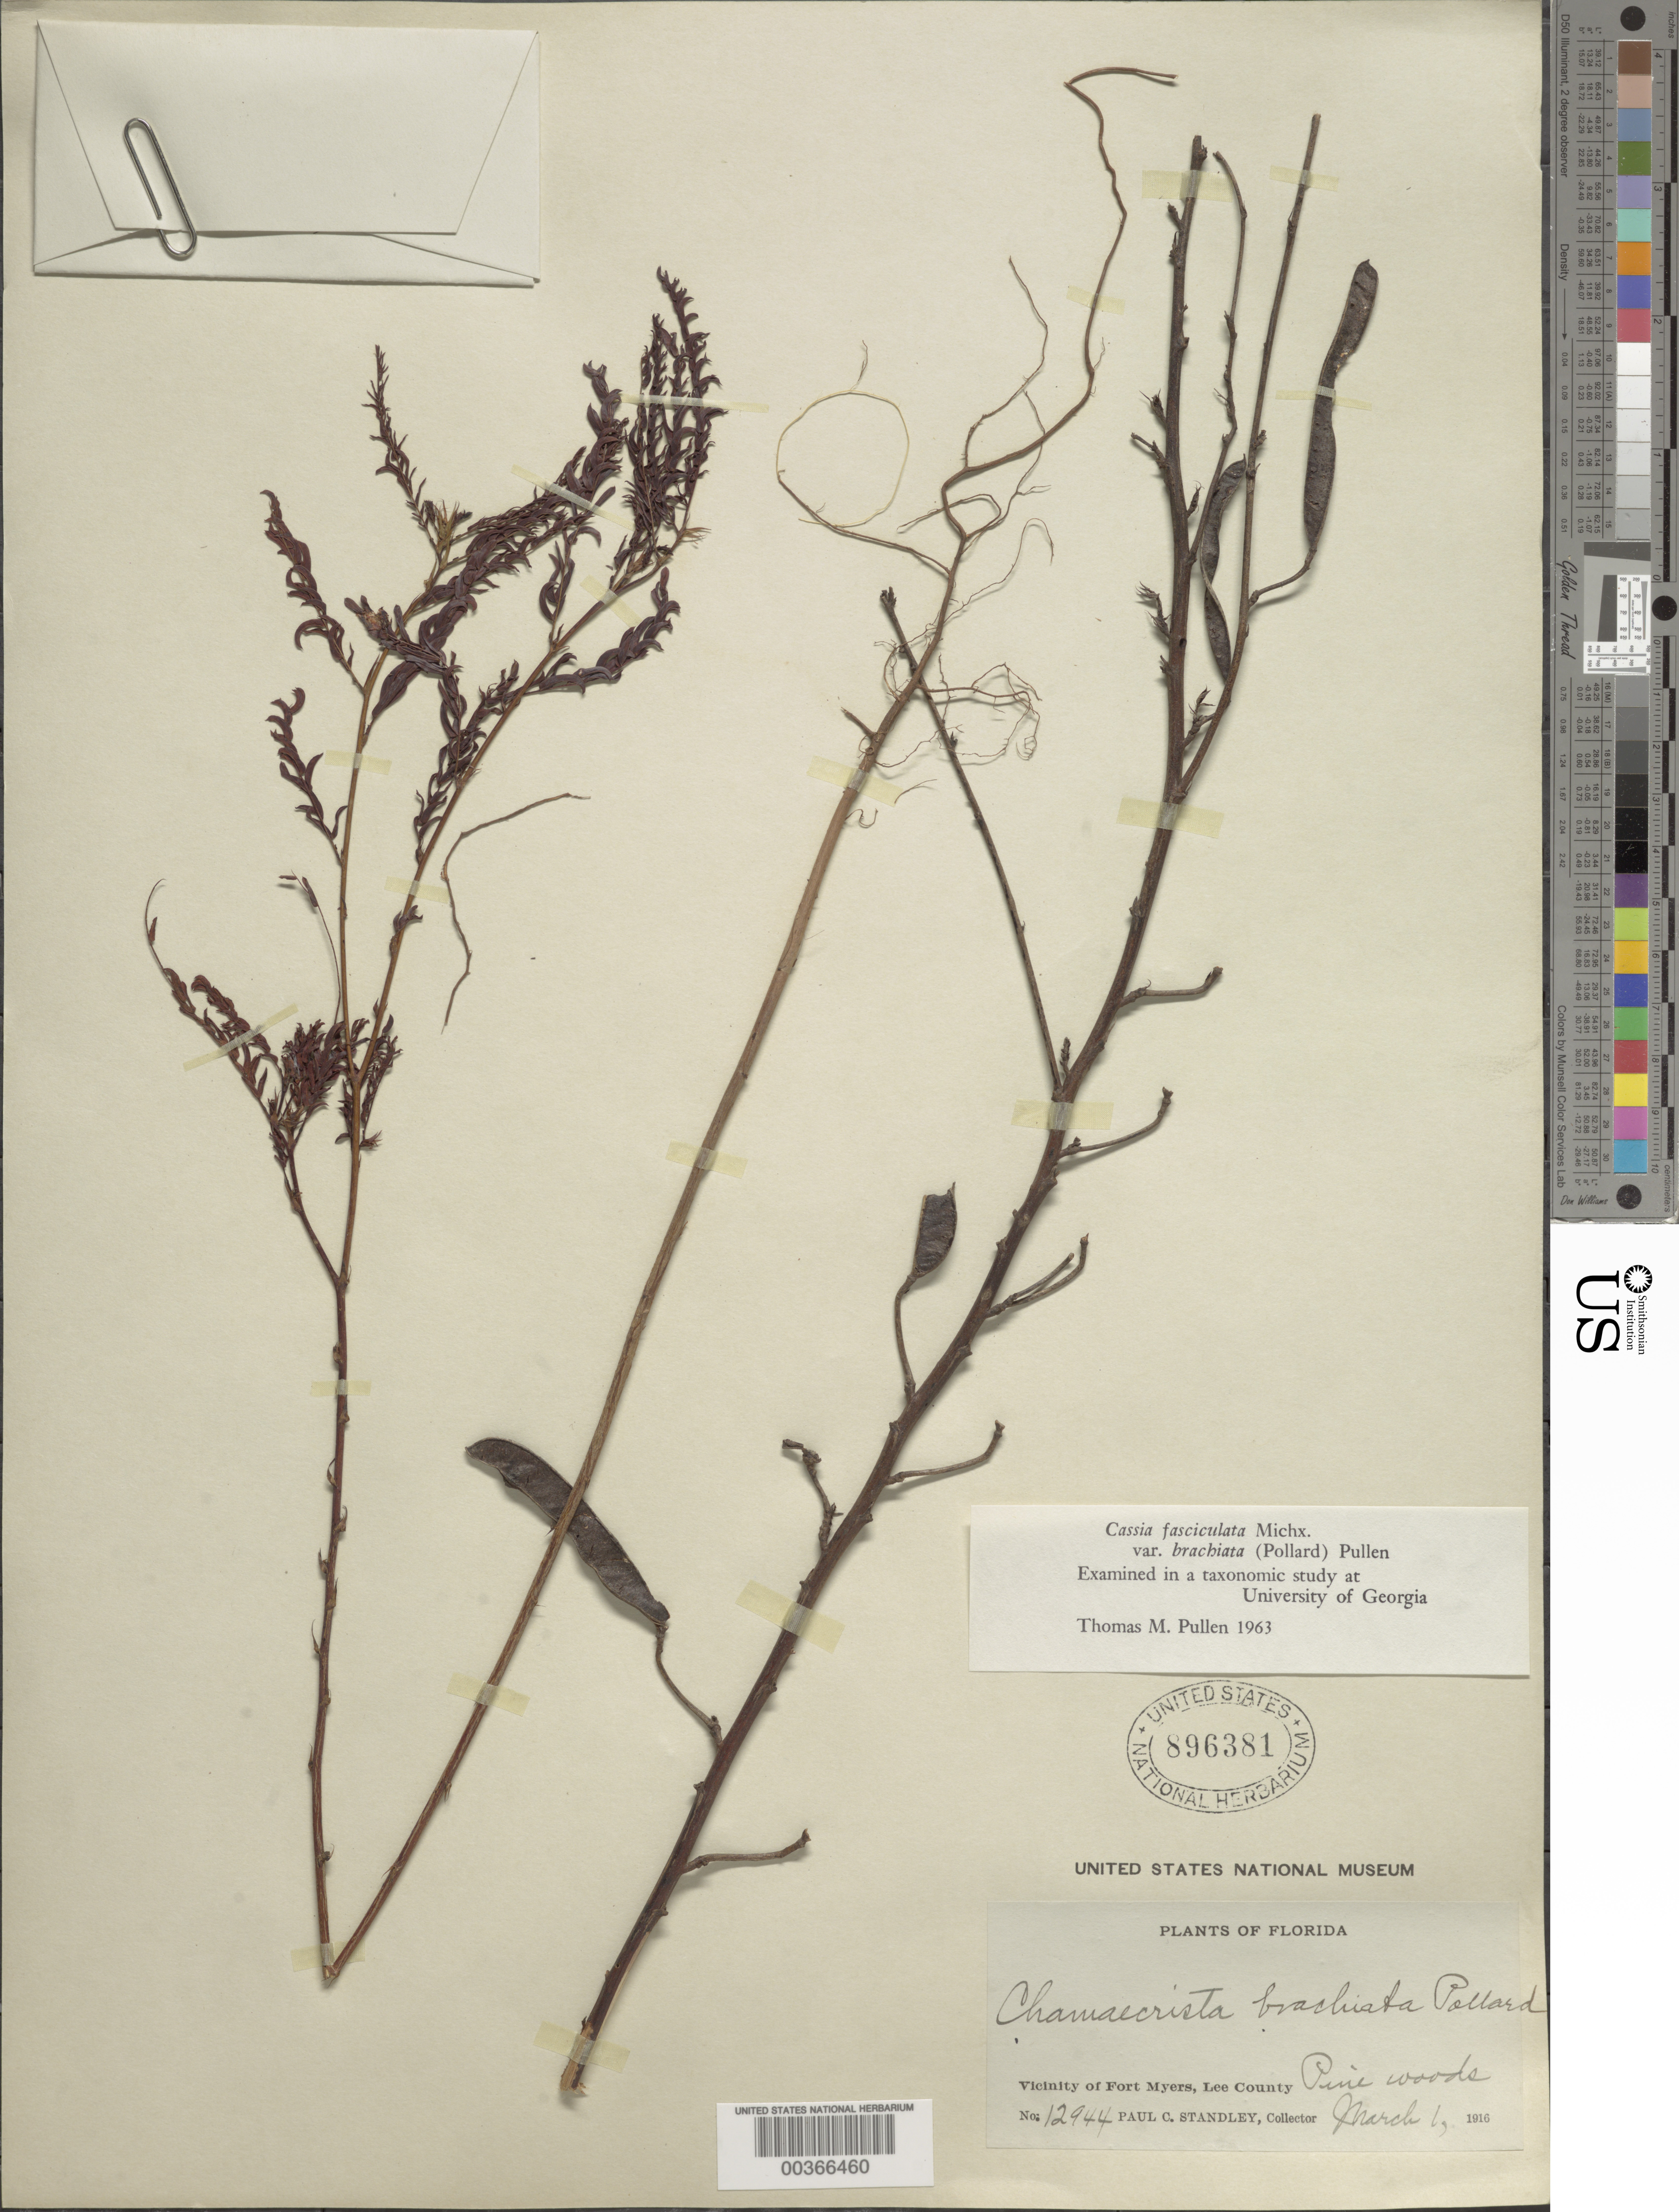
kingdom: Plantae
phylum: Tracheophyta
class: Magnoliopsida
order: Fabales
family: Fabaceae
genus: Chamaecrista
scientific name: Chamaecrista fasciculata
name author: (Michx.) Greene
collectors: P. C. Standley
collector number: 12944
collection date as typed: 01 Mar 1916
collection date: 1916-03-01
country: United States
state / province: Florida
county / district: Lee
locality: Vicinity of Fort Myers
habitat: Pine woods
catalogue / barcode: US 896381